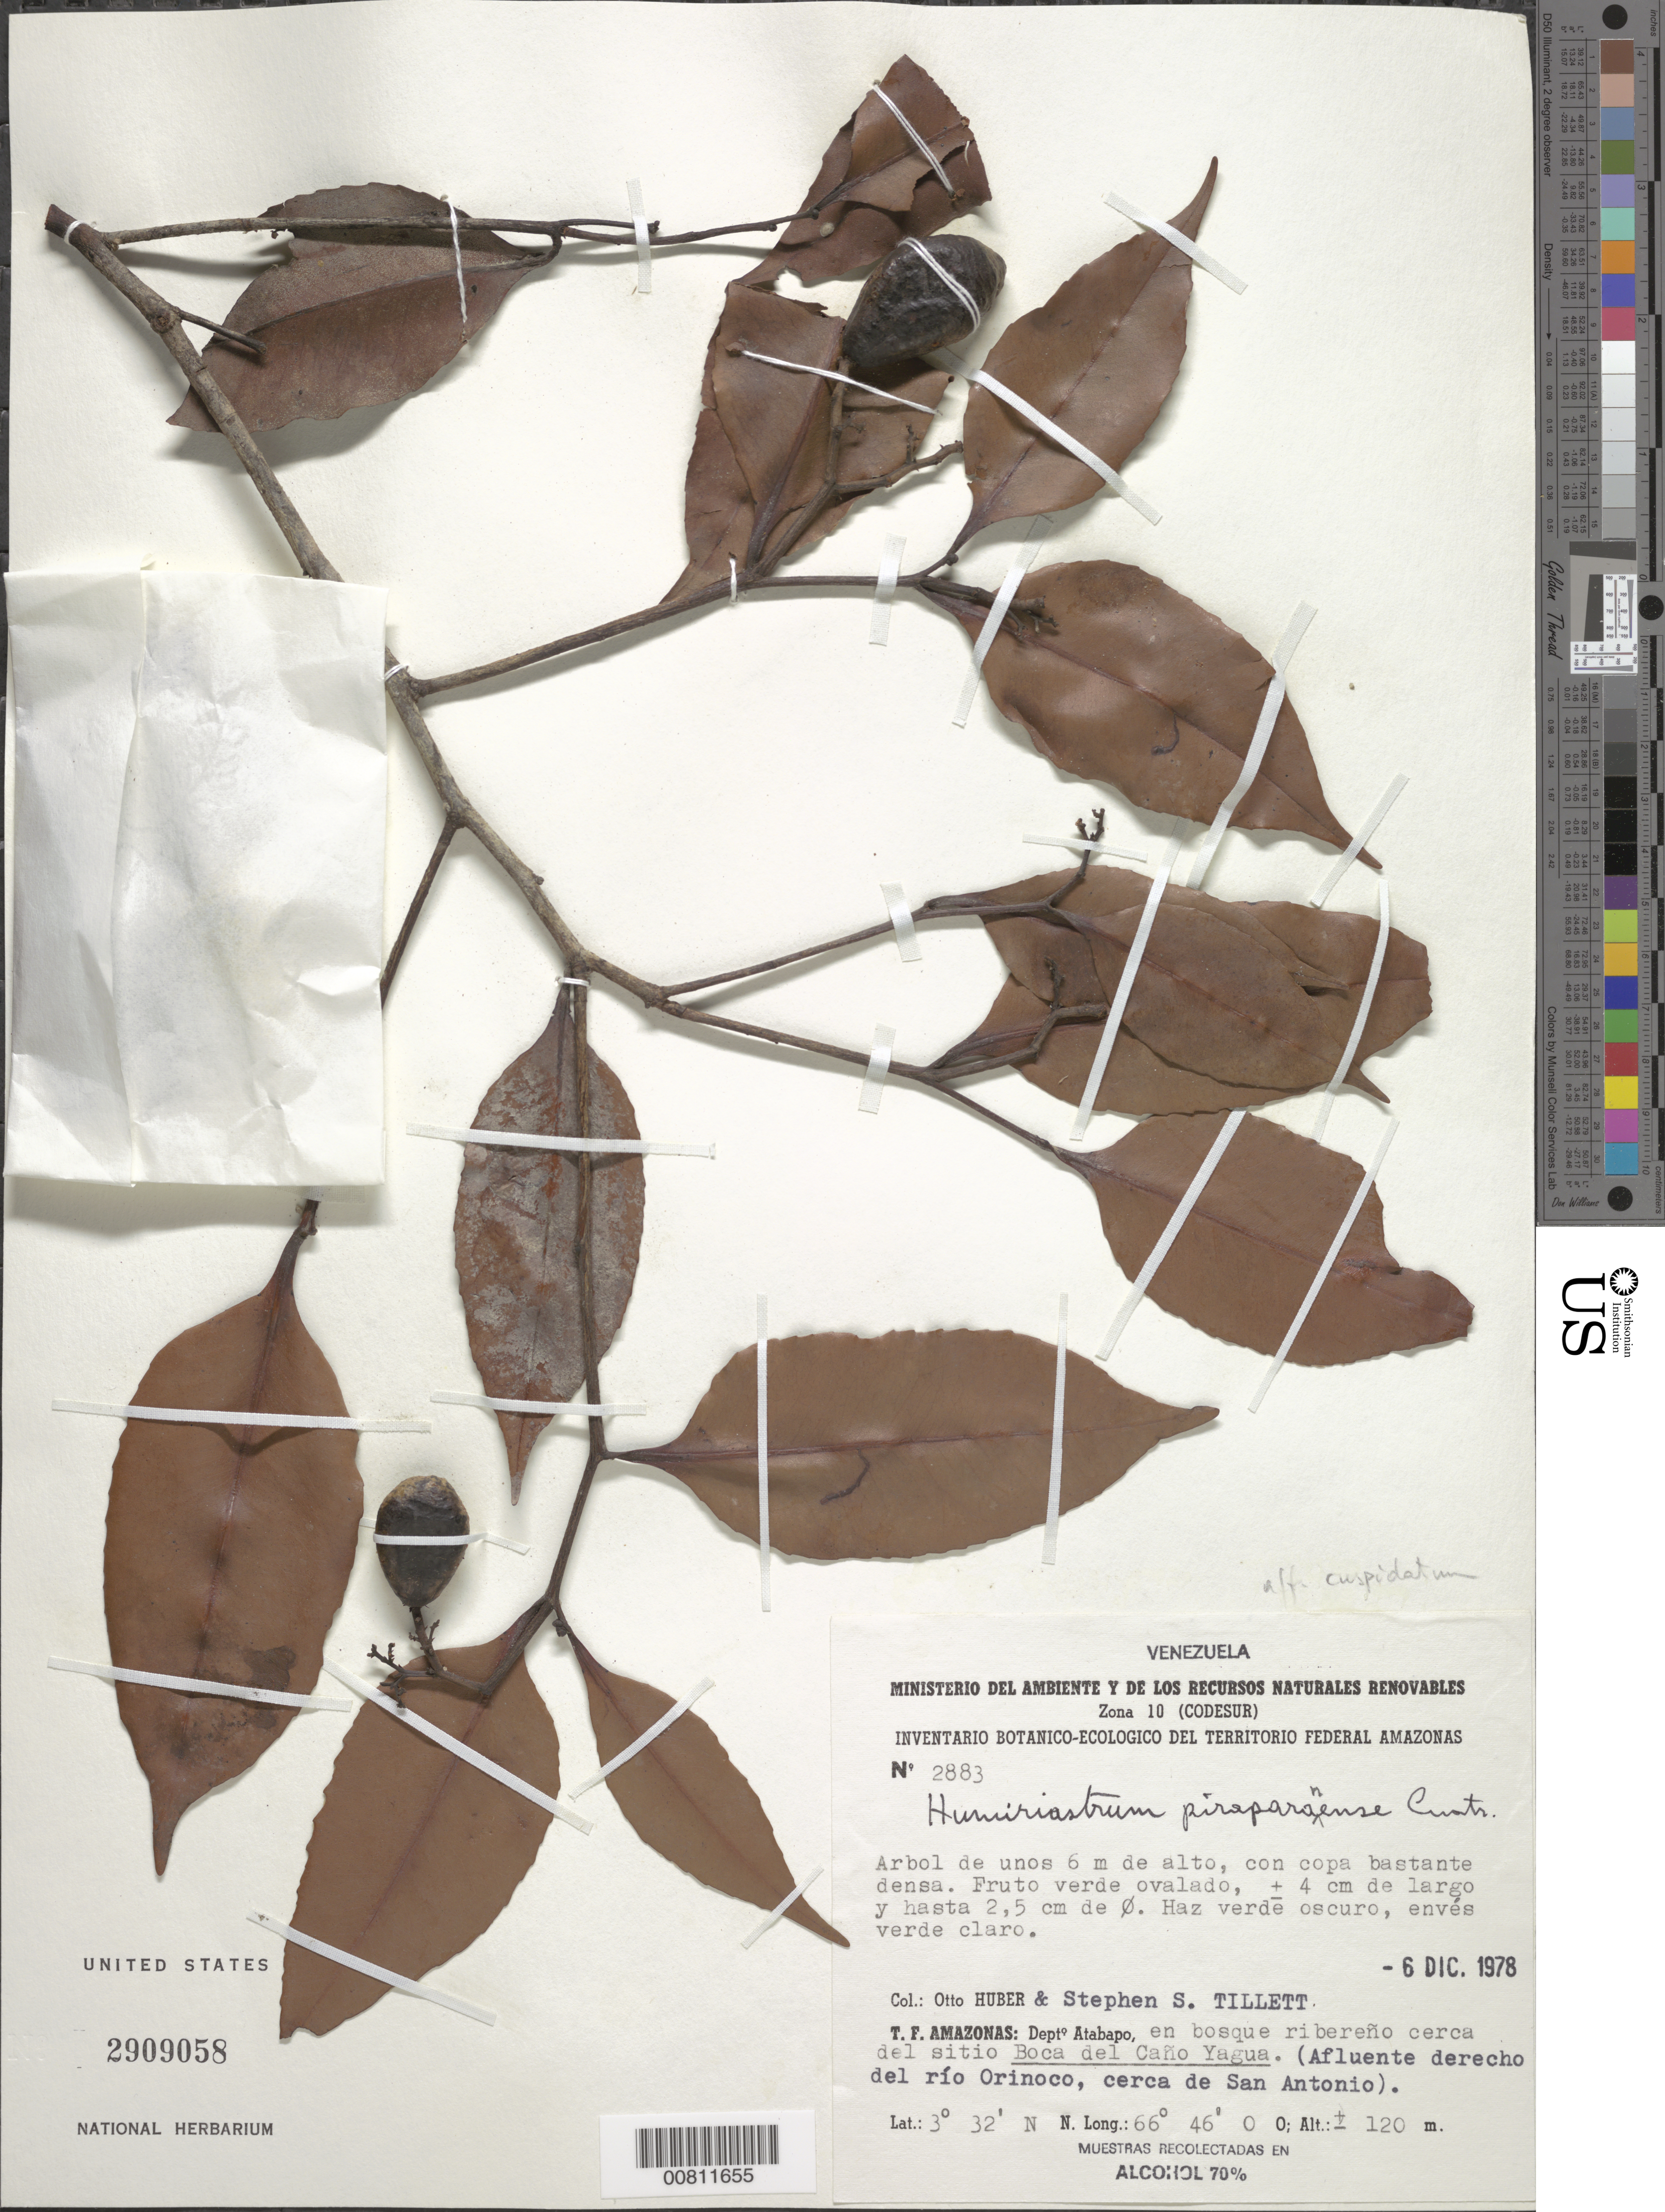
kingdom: Plantae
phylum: Tracheophyta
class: Magnoliopsida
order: Malpighiales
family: Humiriaceae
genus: Humiriastrum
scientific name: Humiriastrum piraparanense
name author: Cuatrec.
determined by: Cuatrecasas, J.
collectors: O. Huber & S. S. Tillett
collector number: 2883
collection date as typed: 6-Dec-78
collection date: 1978-12-06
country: Venezuela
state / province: Amazonas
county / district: Atabapo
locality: Caño Yagua, boca (afluente del Río Orinoco, cerca de San Antonio)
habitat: Bosque ribereño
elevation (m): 120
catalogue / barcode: US 2909058